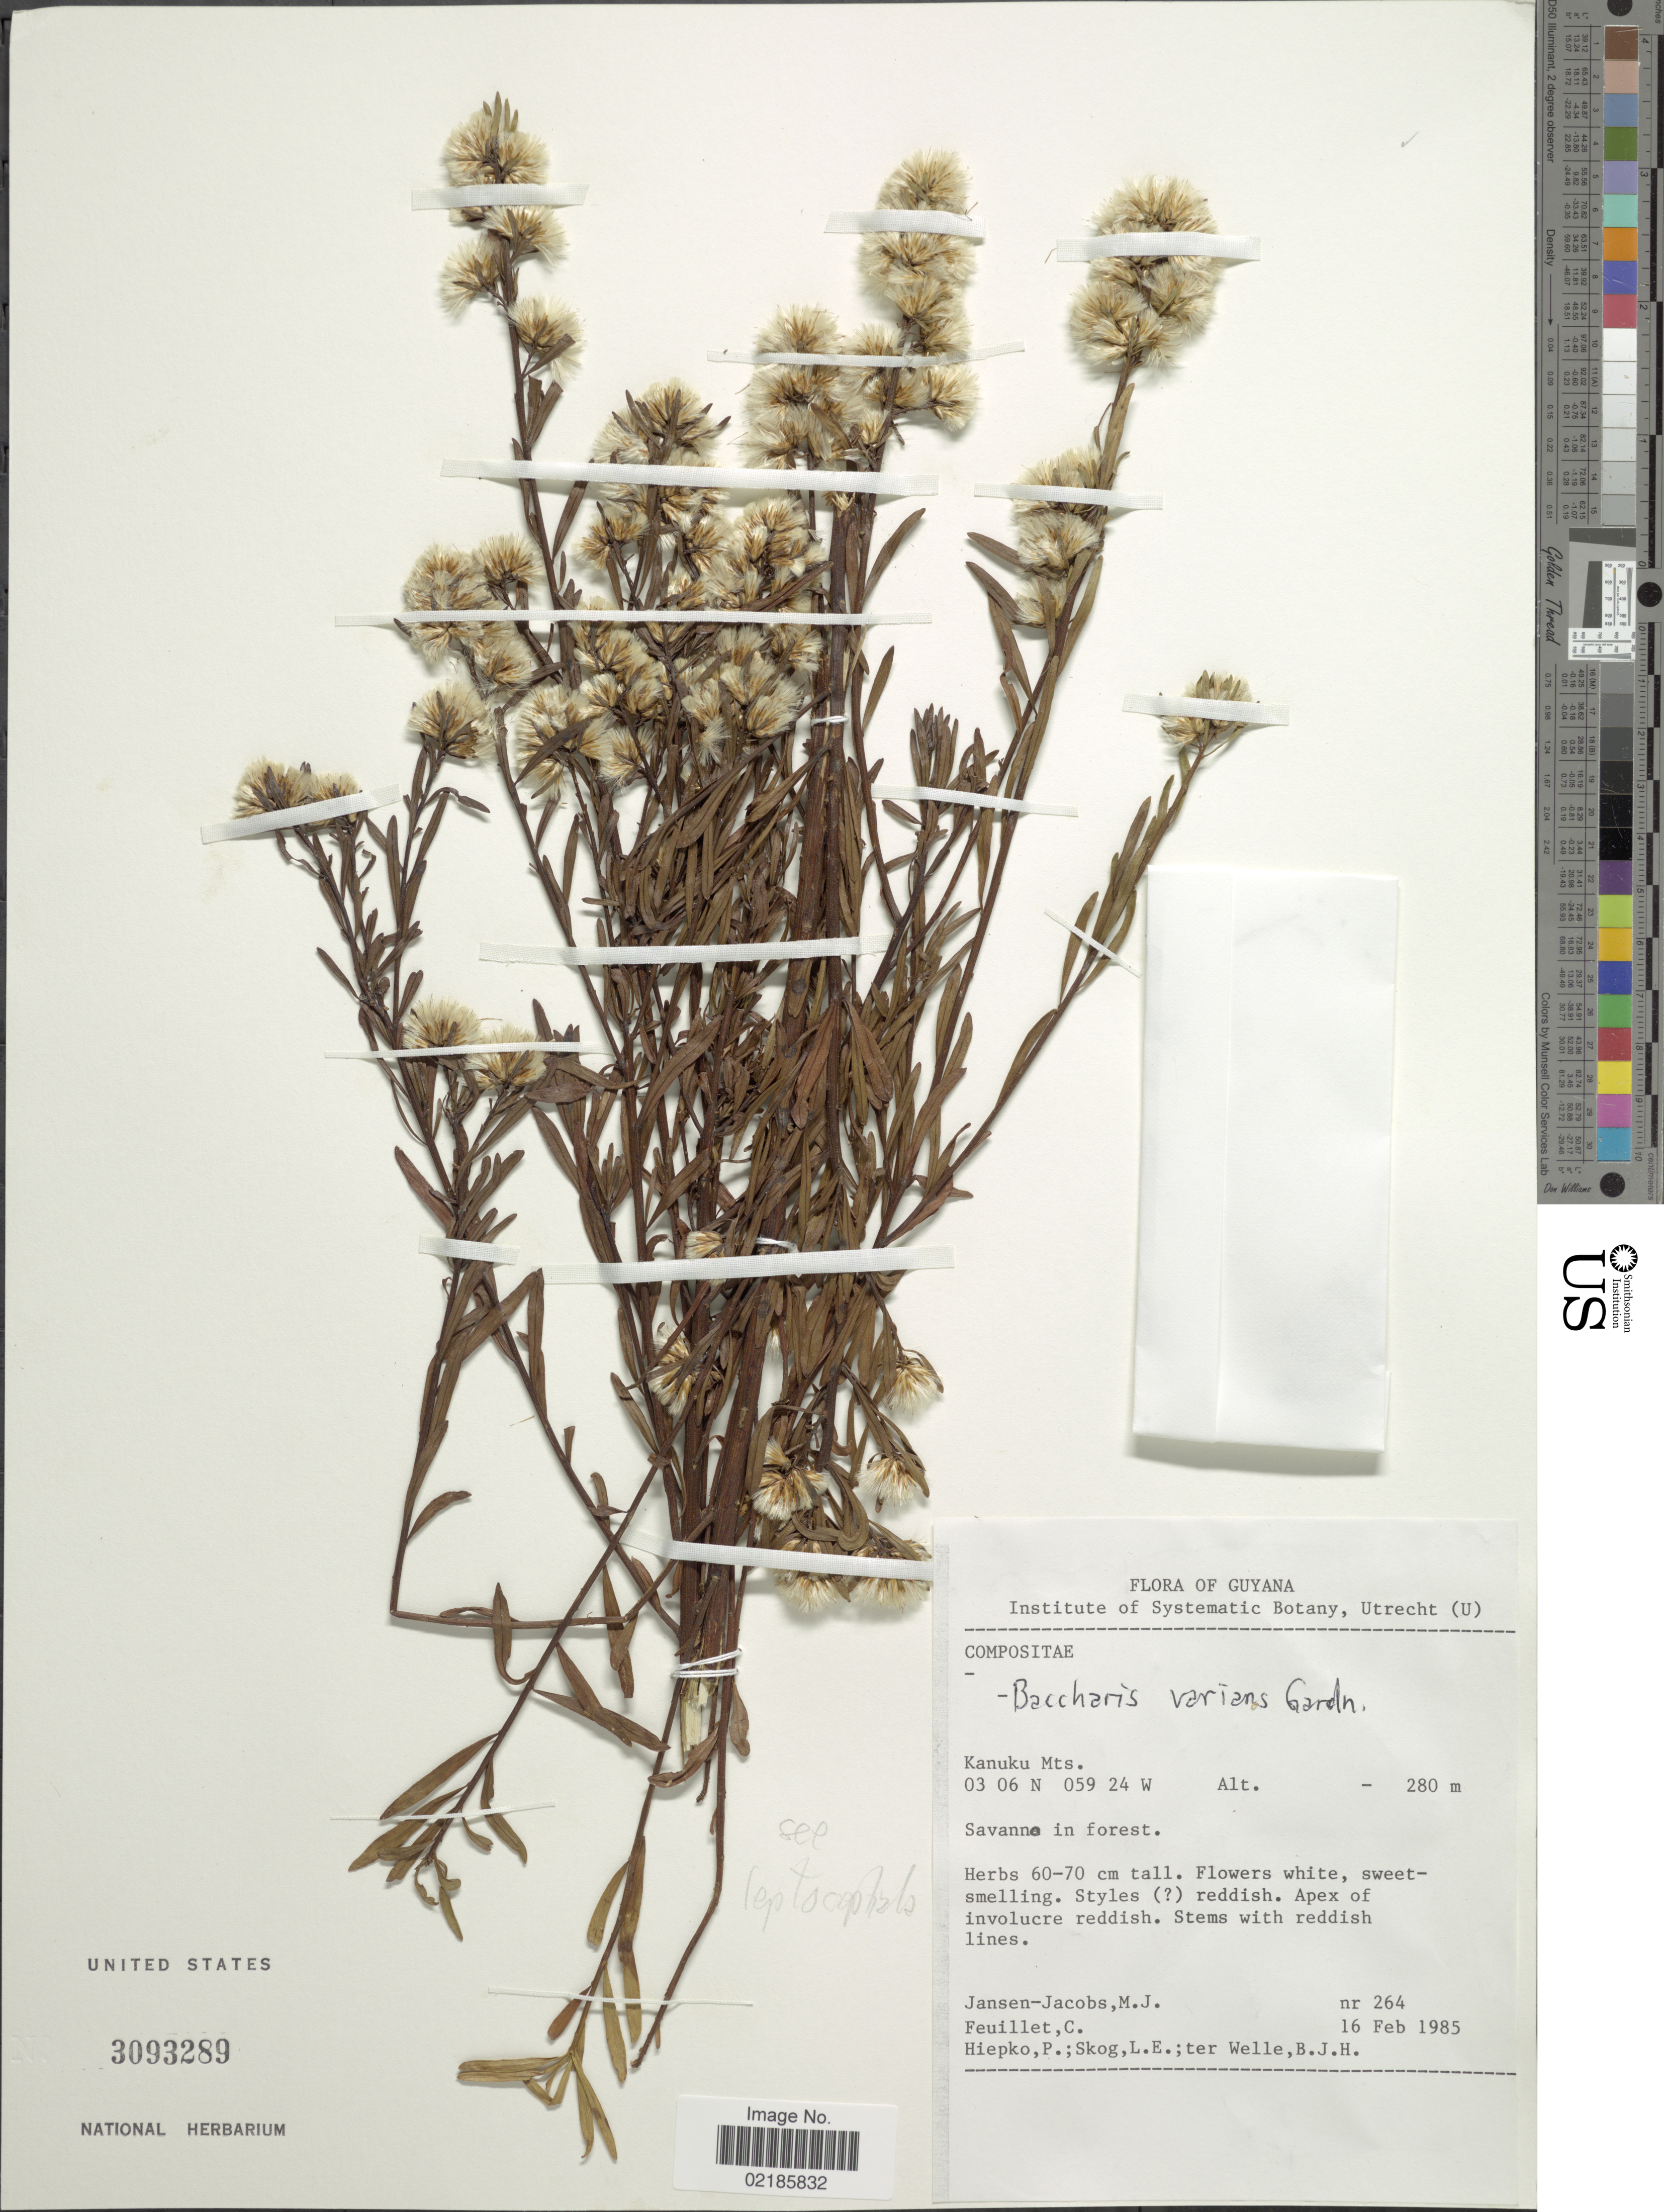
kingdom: Plantae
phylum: Tracheophyta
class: Magnoliopsida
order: Asterales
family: Asteraceae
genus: Baccharis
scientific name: Baccharis varians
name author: Gardner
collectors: M. J. Jansen-Jacobs, C. Feuillet, P. H. Hiepko & L. E. Skog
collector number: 264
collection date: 1985-02-16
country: Guyana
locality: Kanuku Mts. Savanne in forest.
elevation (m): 280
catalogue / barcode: US 3093289